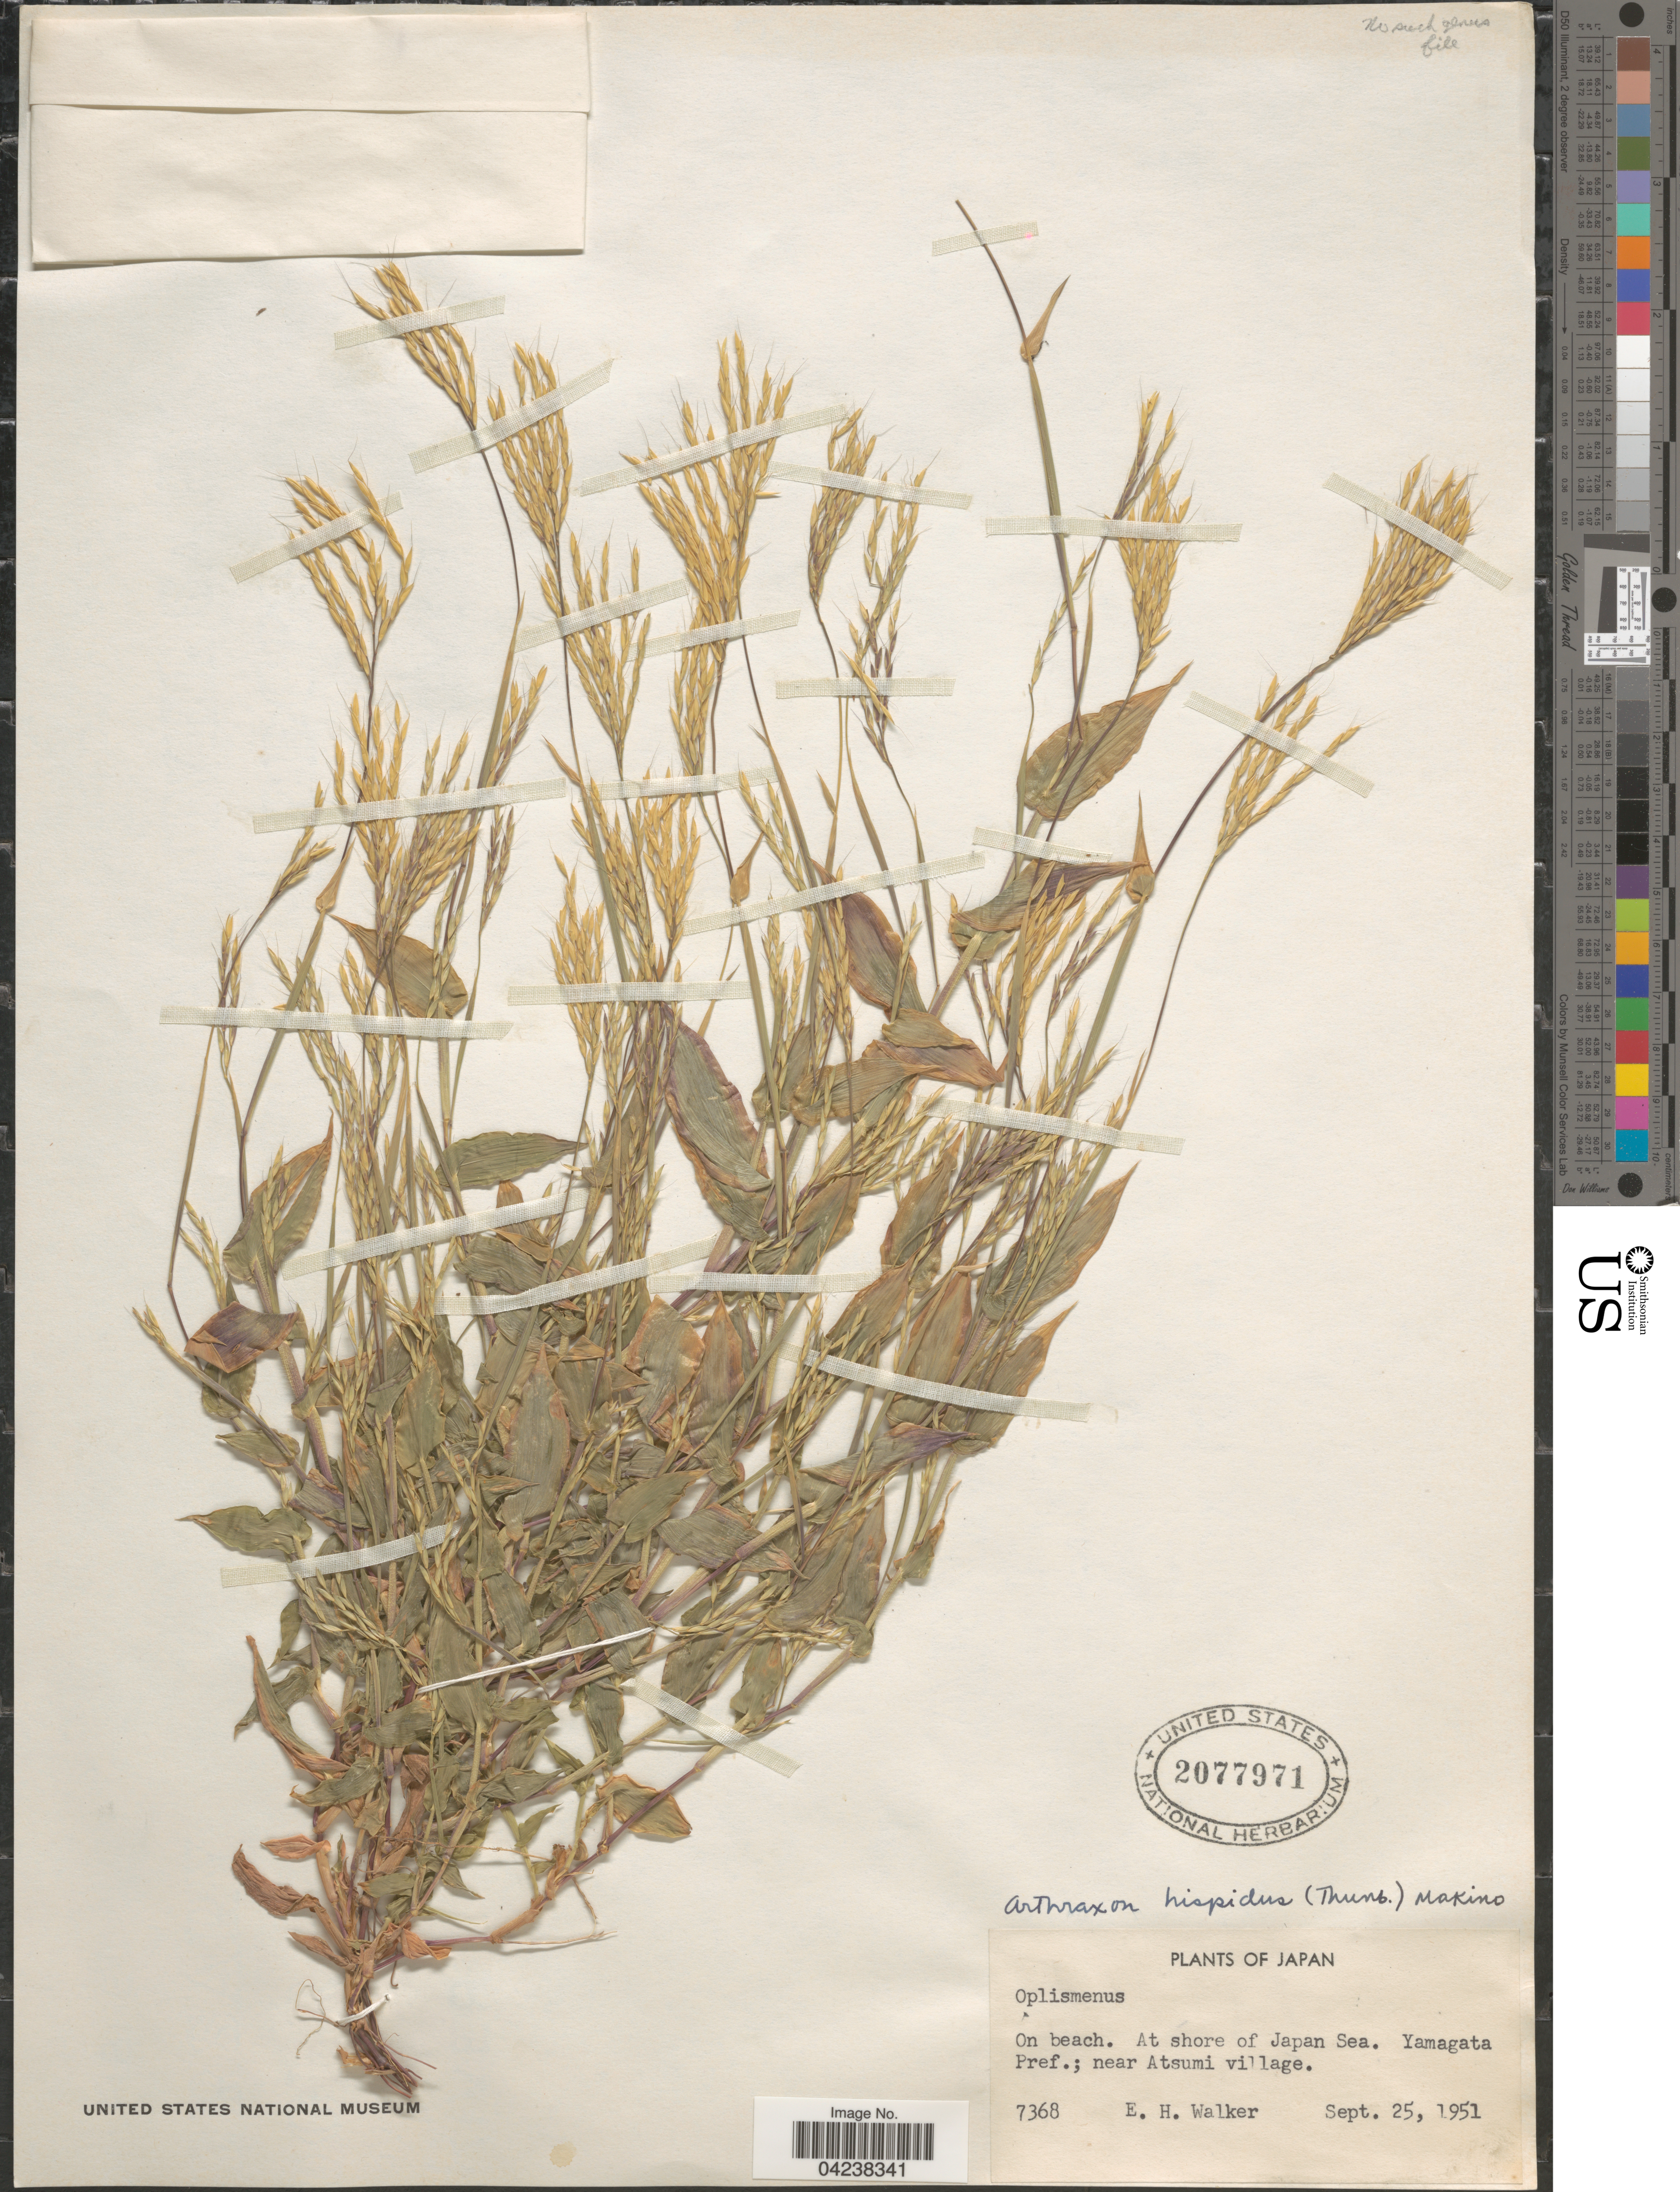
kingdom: Plantae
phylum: Tracheophyta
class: Liliopsida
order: Poales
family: Poaceae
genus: Arthraxon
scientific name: Arthraxon hispidus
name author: (Thunb.) Makino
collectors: E. H. Walker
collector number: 7368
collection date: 1951-09-25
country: Japan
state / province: Yamagata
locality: On beach. At shore of Japan Sea. Yamagata Pref.; near Atsumi village.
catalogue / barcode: US 2077971